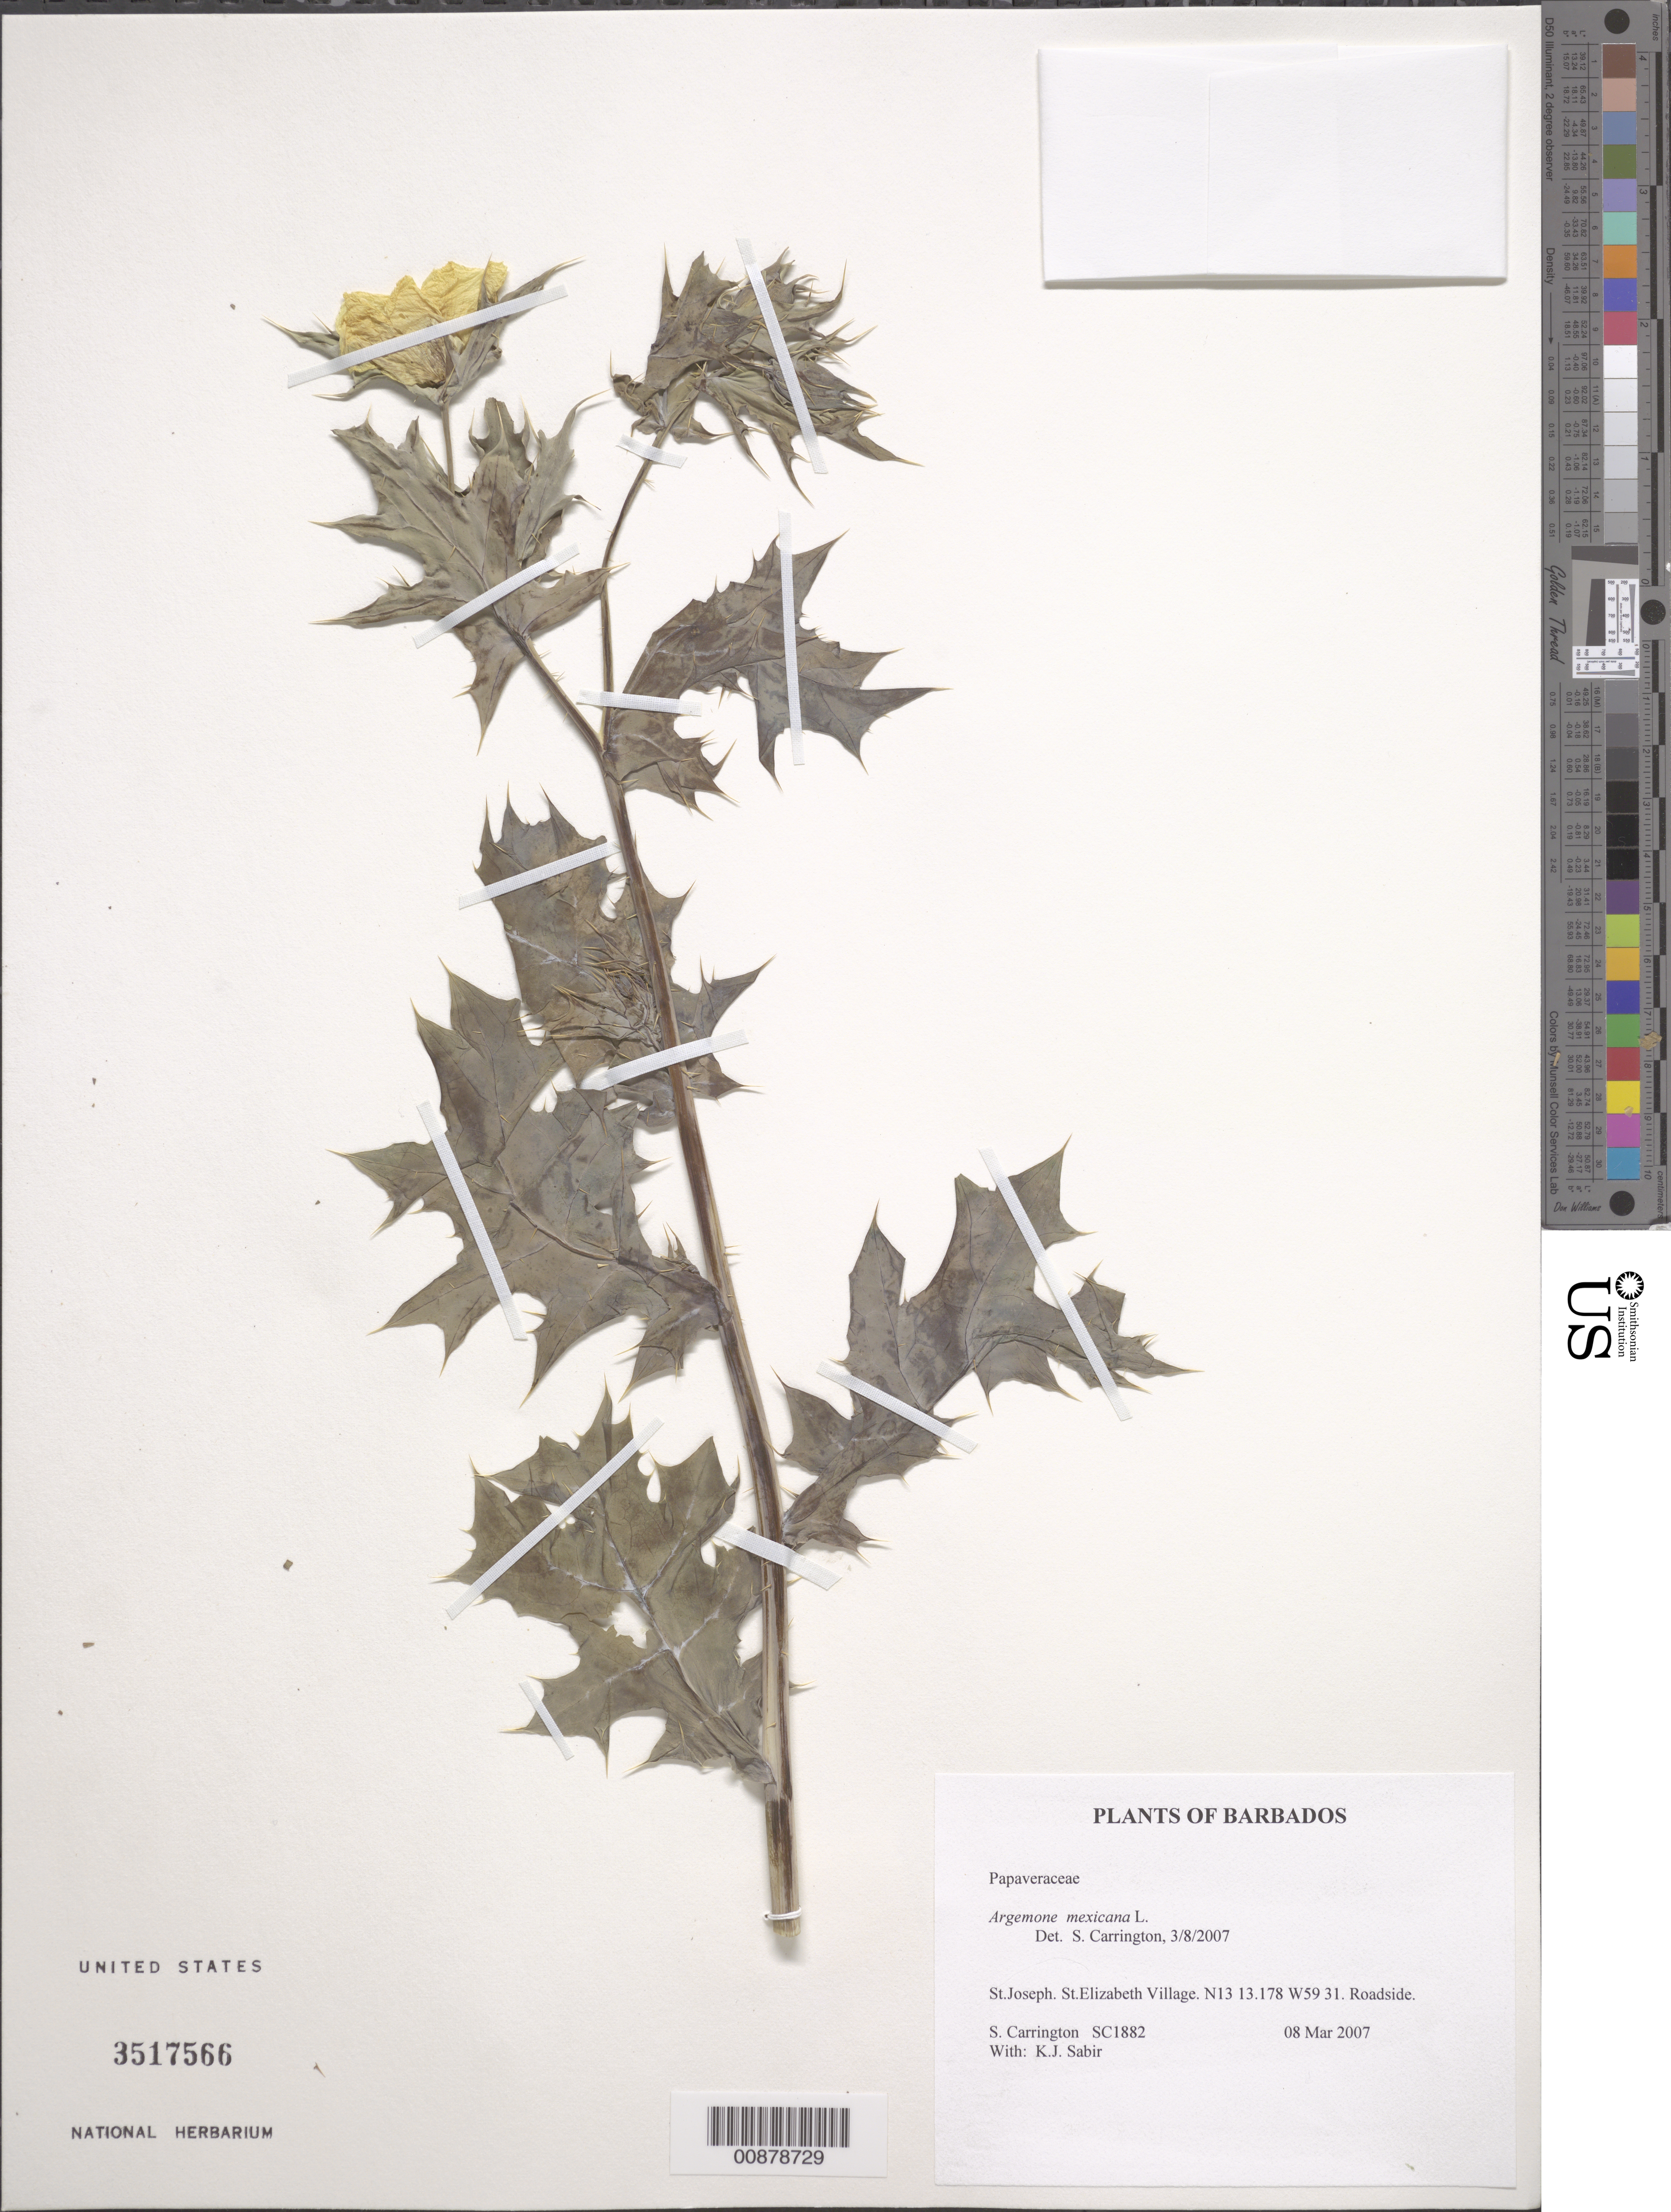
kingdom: Plantae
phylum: Tracheophyta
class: Magnoliopsida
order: Ranunculales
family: Papaveraceae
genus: Argemone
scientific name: Argemone mexicana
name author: L.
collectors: C. M. S. Carrington & K. Sabir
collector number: SC 1882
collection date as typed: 08 Mar 2007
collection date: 2007-03-08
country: Barbados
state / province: Saint Joseph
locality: St.Elizabeth Village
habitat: Roadside.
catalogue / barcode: US 3517566